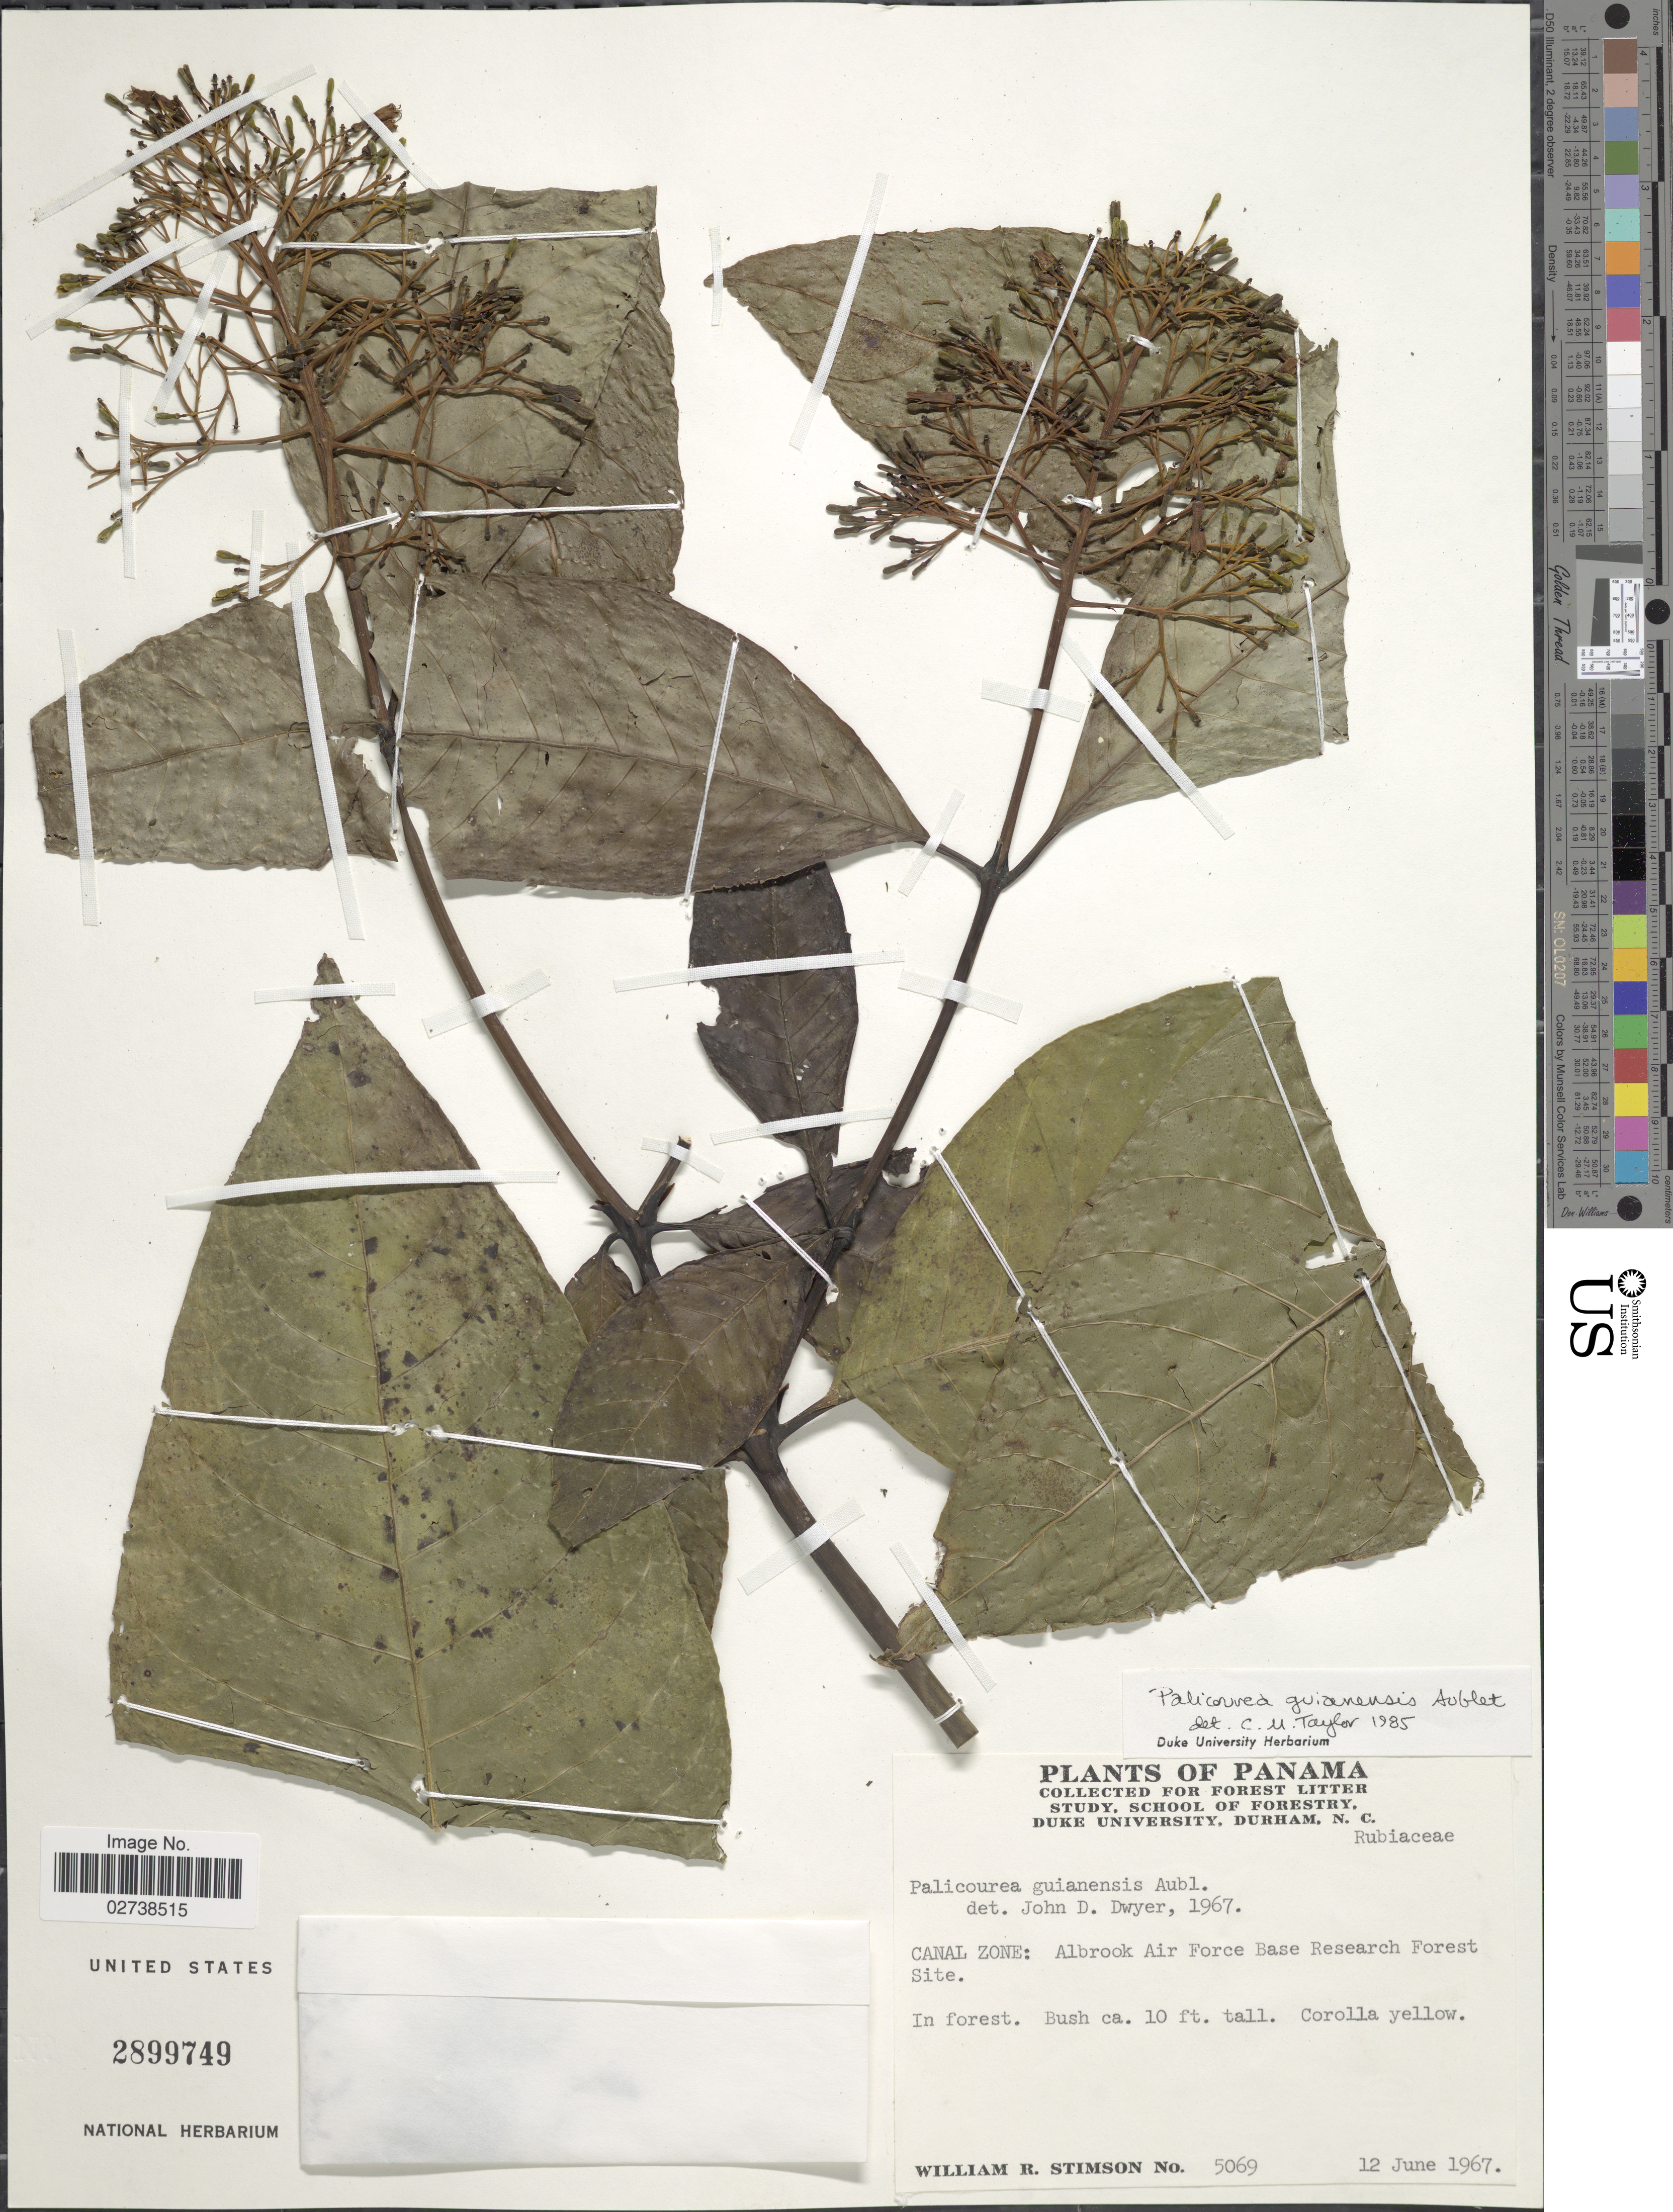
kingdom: Plantae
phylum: Tracheophyta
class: Magnoliopsida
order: Gentianales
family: Rubiaceae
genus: Palicourea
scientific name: Palicourea guianensis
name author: Aubl.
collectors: W. R. Stimson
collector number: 5069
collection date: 1967-06-12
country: Panama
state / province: Colón / Panamá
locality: Canal Zone: Albrook Air Force Base Research Forest Site. In forest.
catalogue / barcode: US 2899749